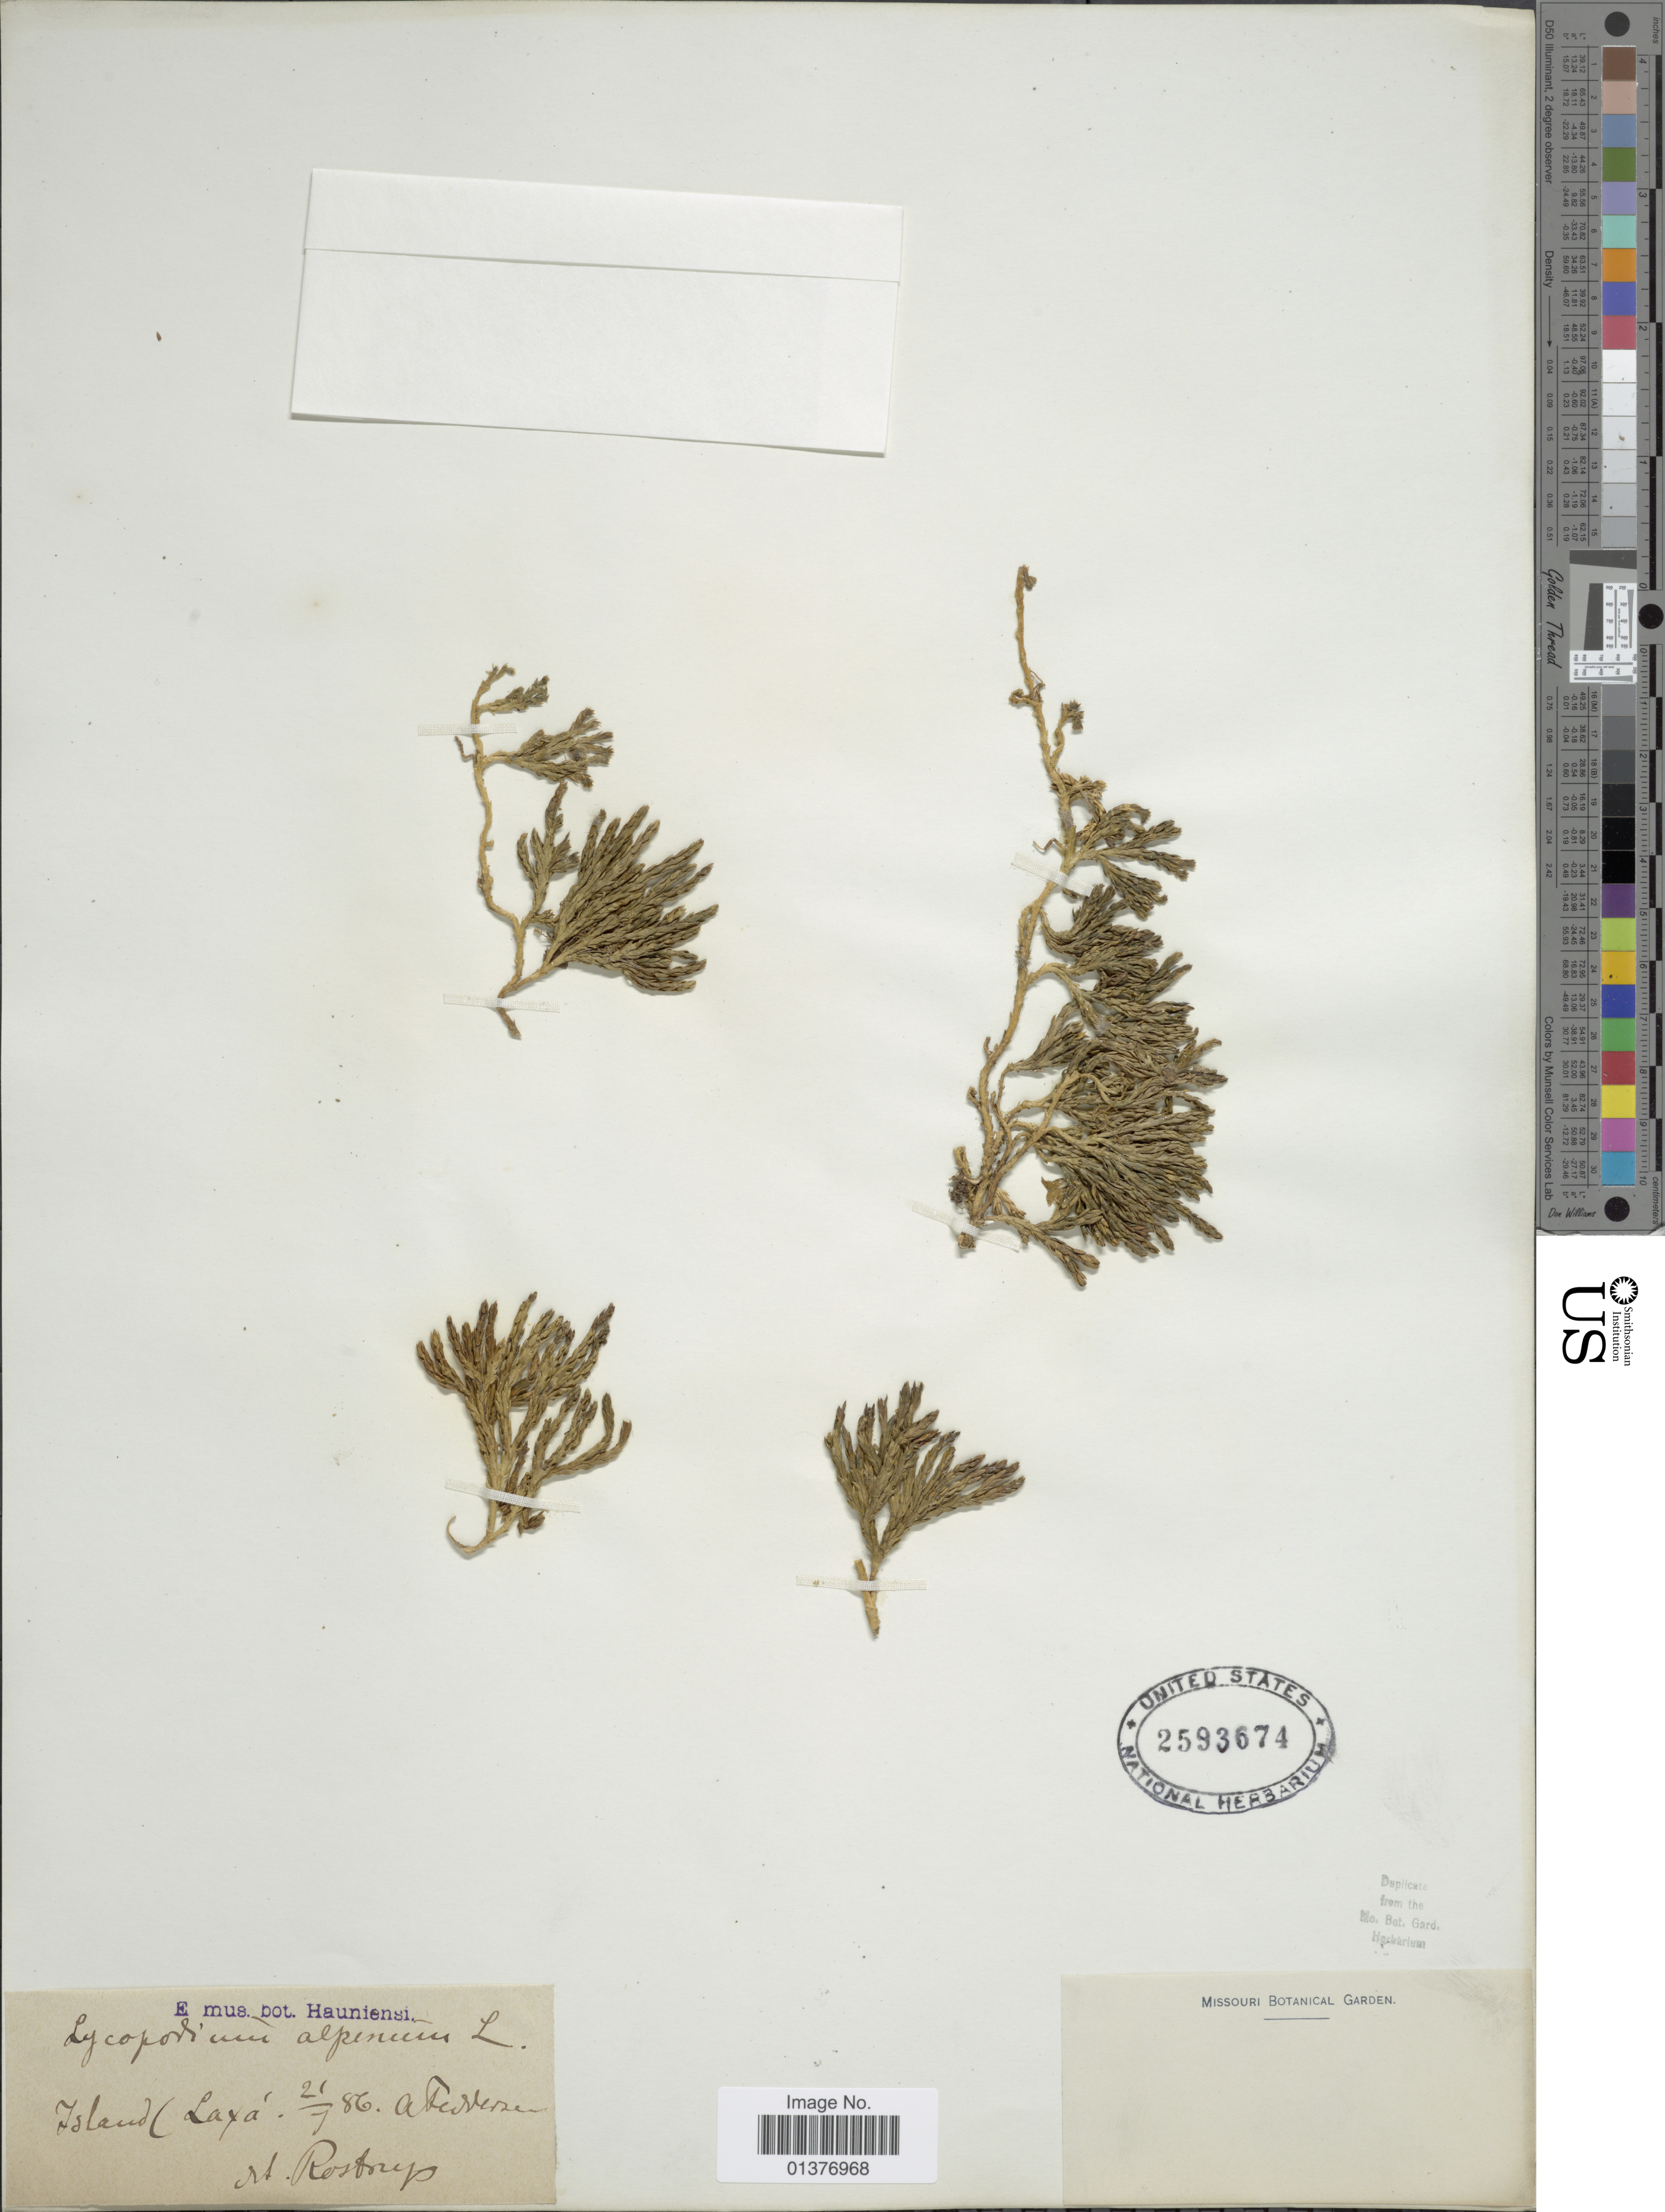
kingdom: Plantae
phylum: Tracheophyta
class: Lycopodiopsida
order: Lycopodiales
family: Lycopodiaceae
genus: Diphasiastrum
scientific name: Diphasiastrum alpinum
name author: (L.) Holub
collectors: Rostrup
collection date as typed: Transcribed d/m/y: 21/7/86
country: Iceland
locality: Island Laxá.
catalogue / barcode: US 2593674